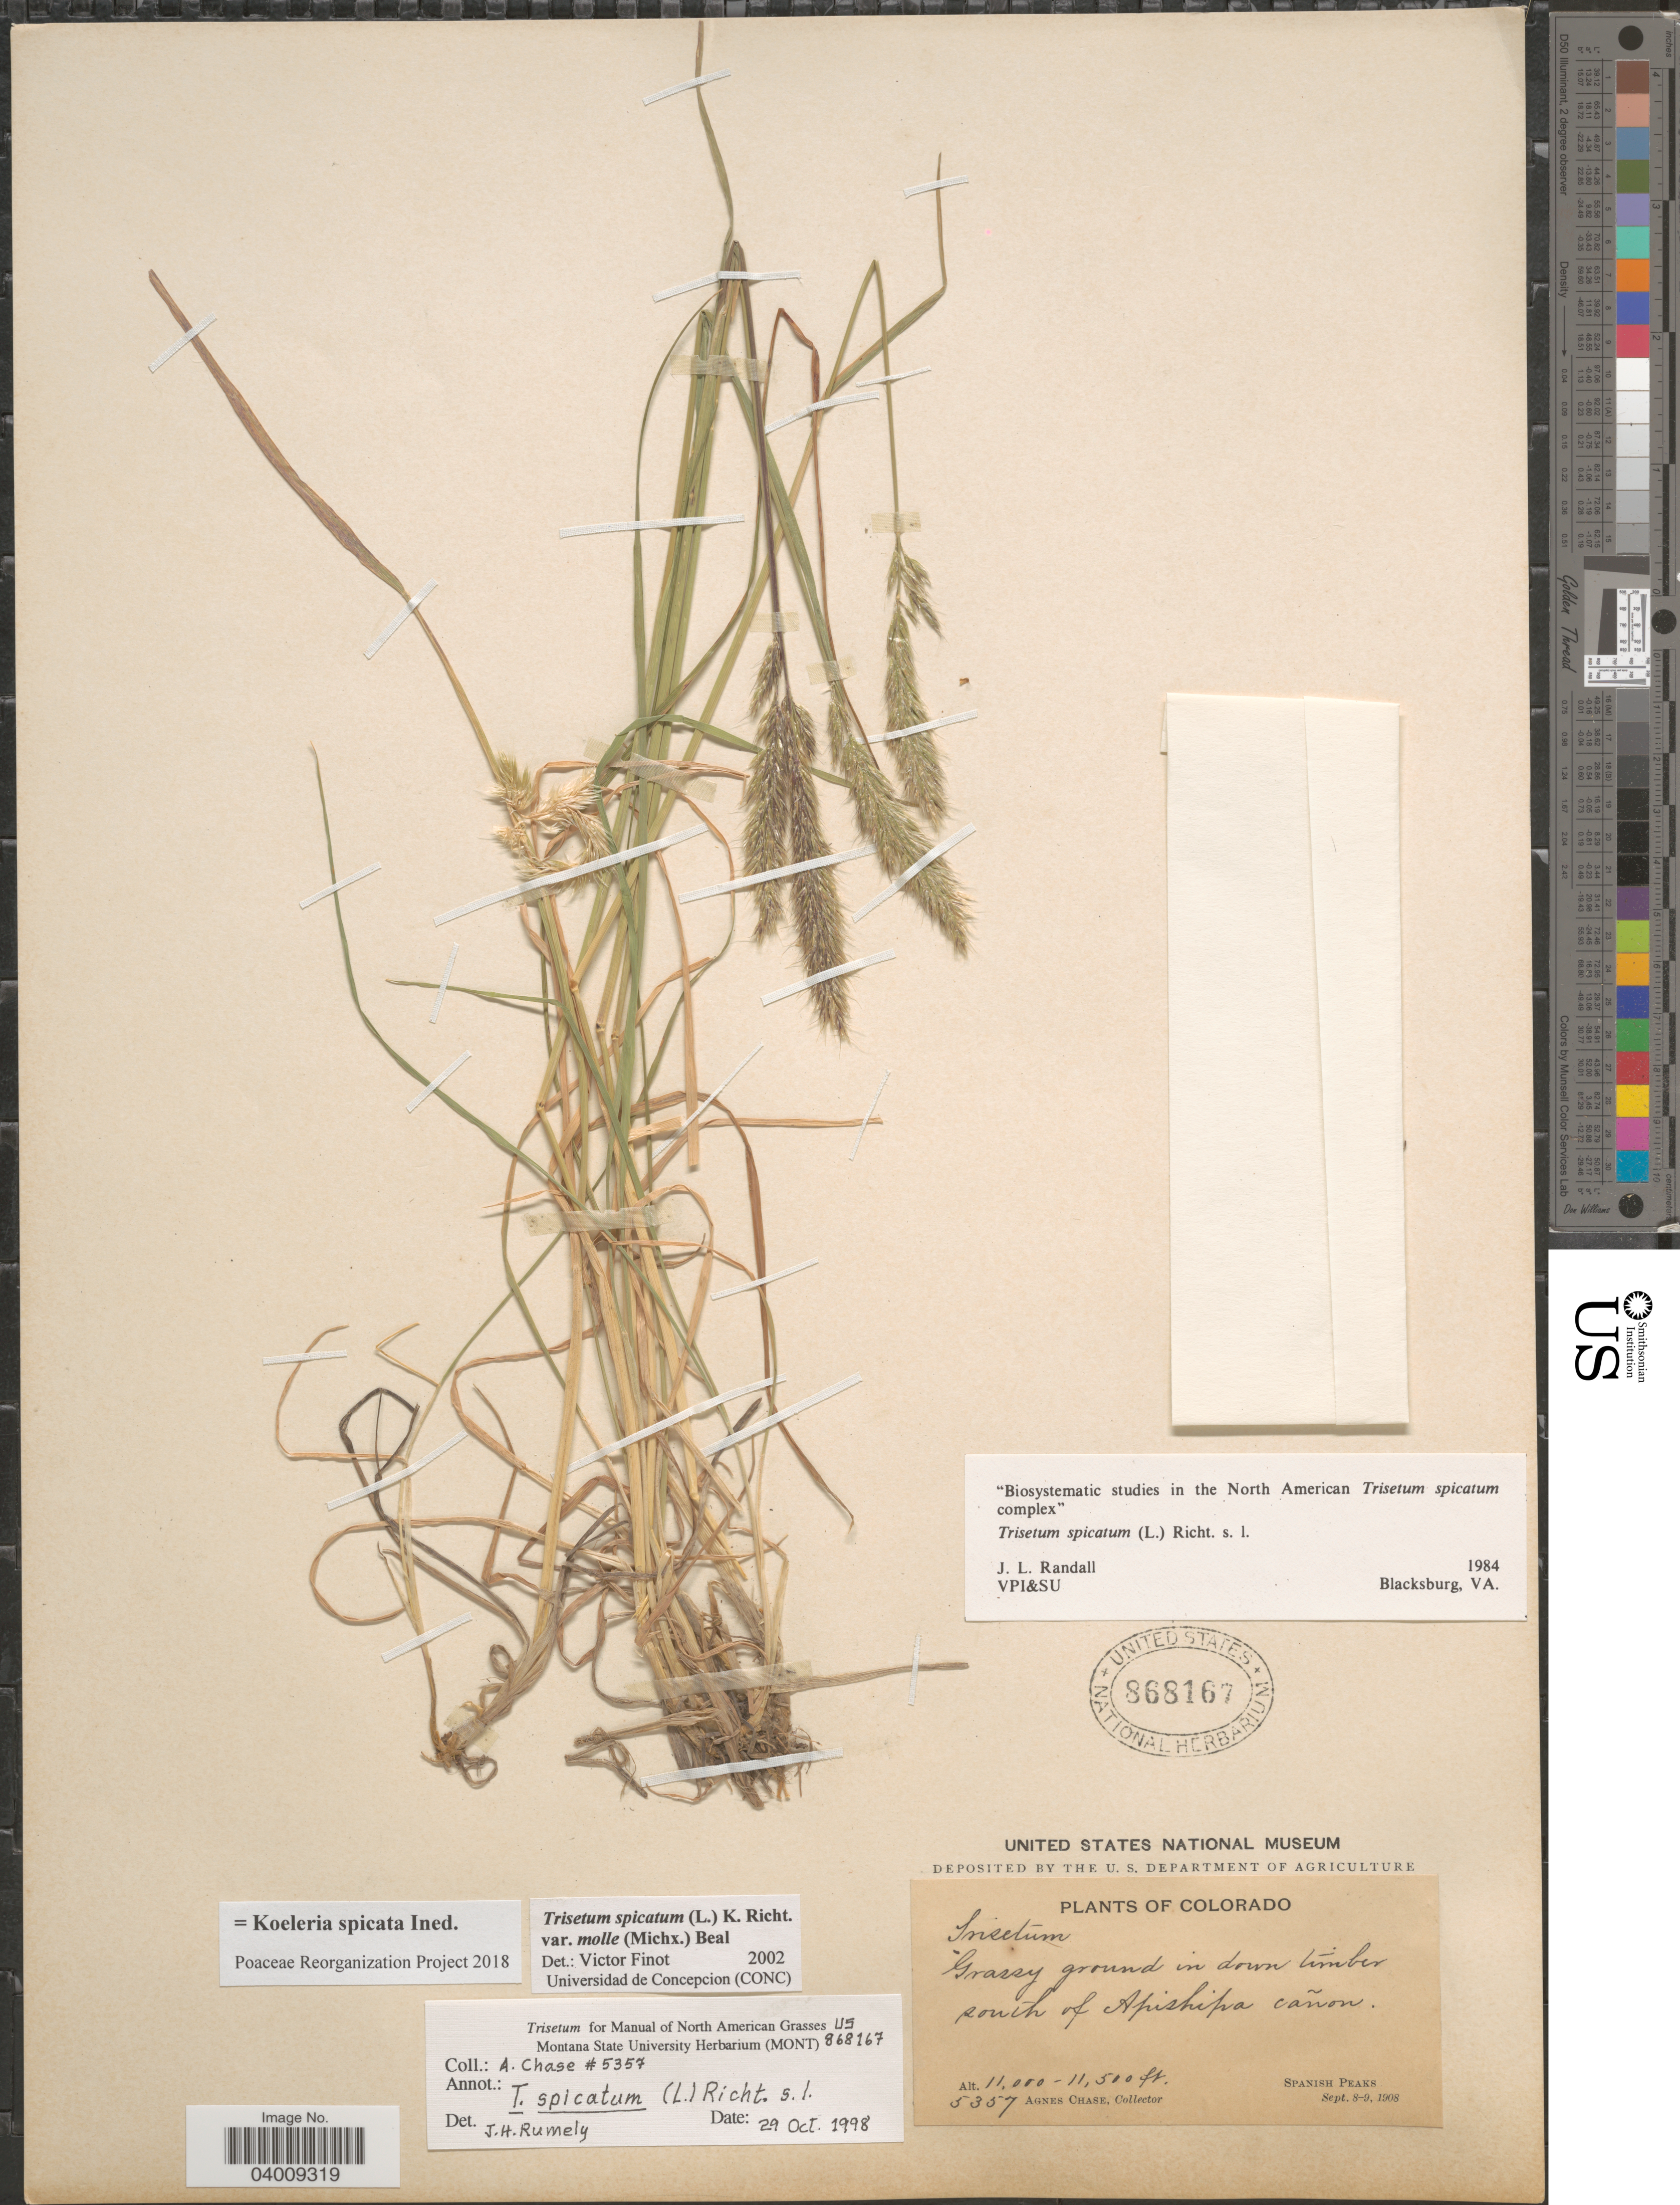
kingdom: Plantae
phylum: Tracheophyta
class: Liliopsida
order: Poales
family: Poaceae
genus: Koeleria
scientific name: Koeleria spicata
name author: (L.) Barberá et al.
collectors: A. Chase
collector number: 5357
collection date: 1908-09-08/1908-09-09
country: United States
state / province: Colorado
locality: In down timber south of Apishipa cañon. Spanish Peaks.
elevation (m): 3353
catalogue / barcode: US 868167